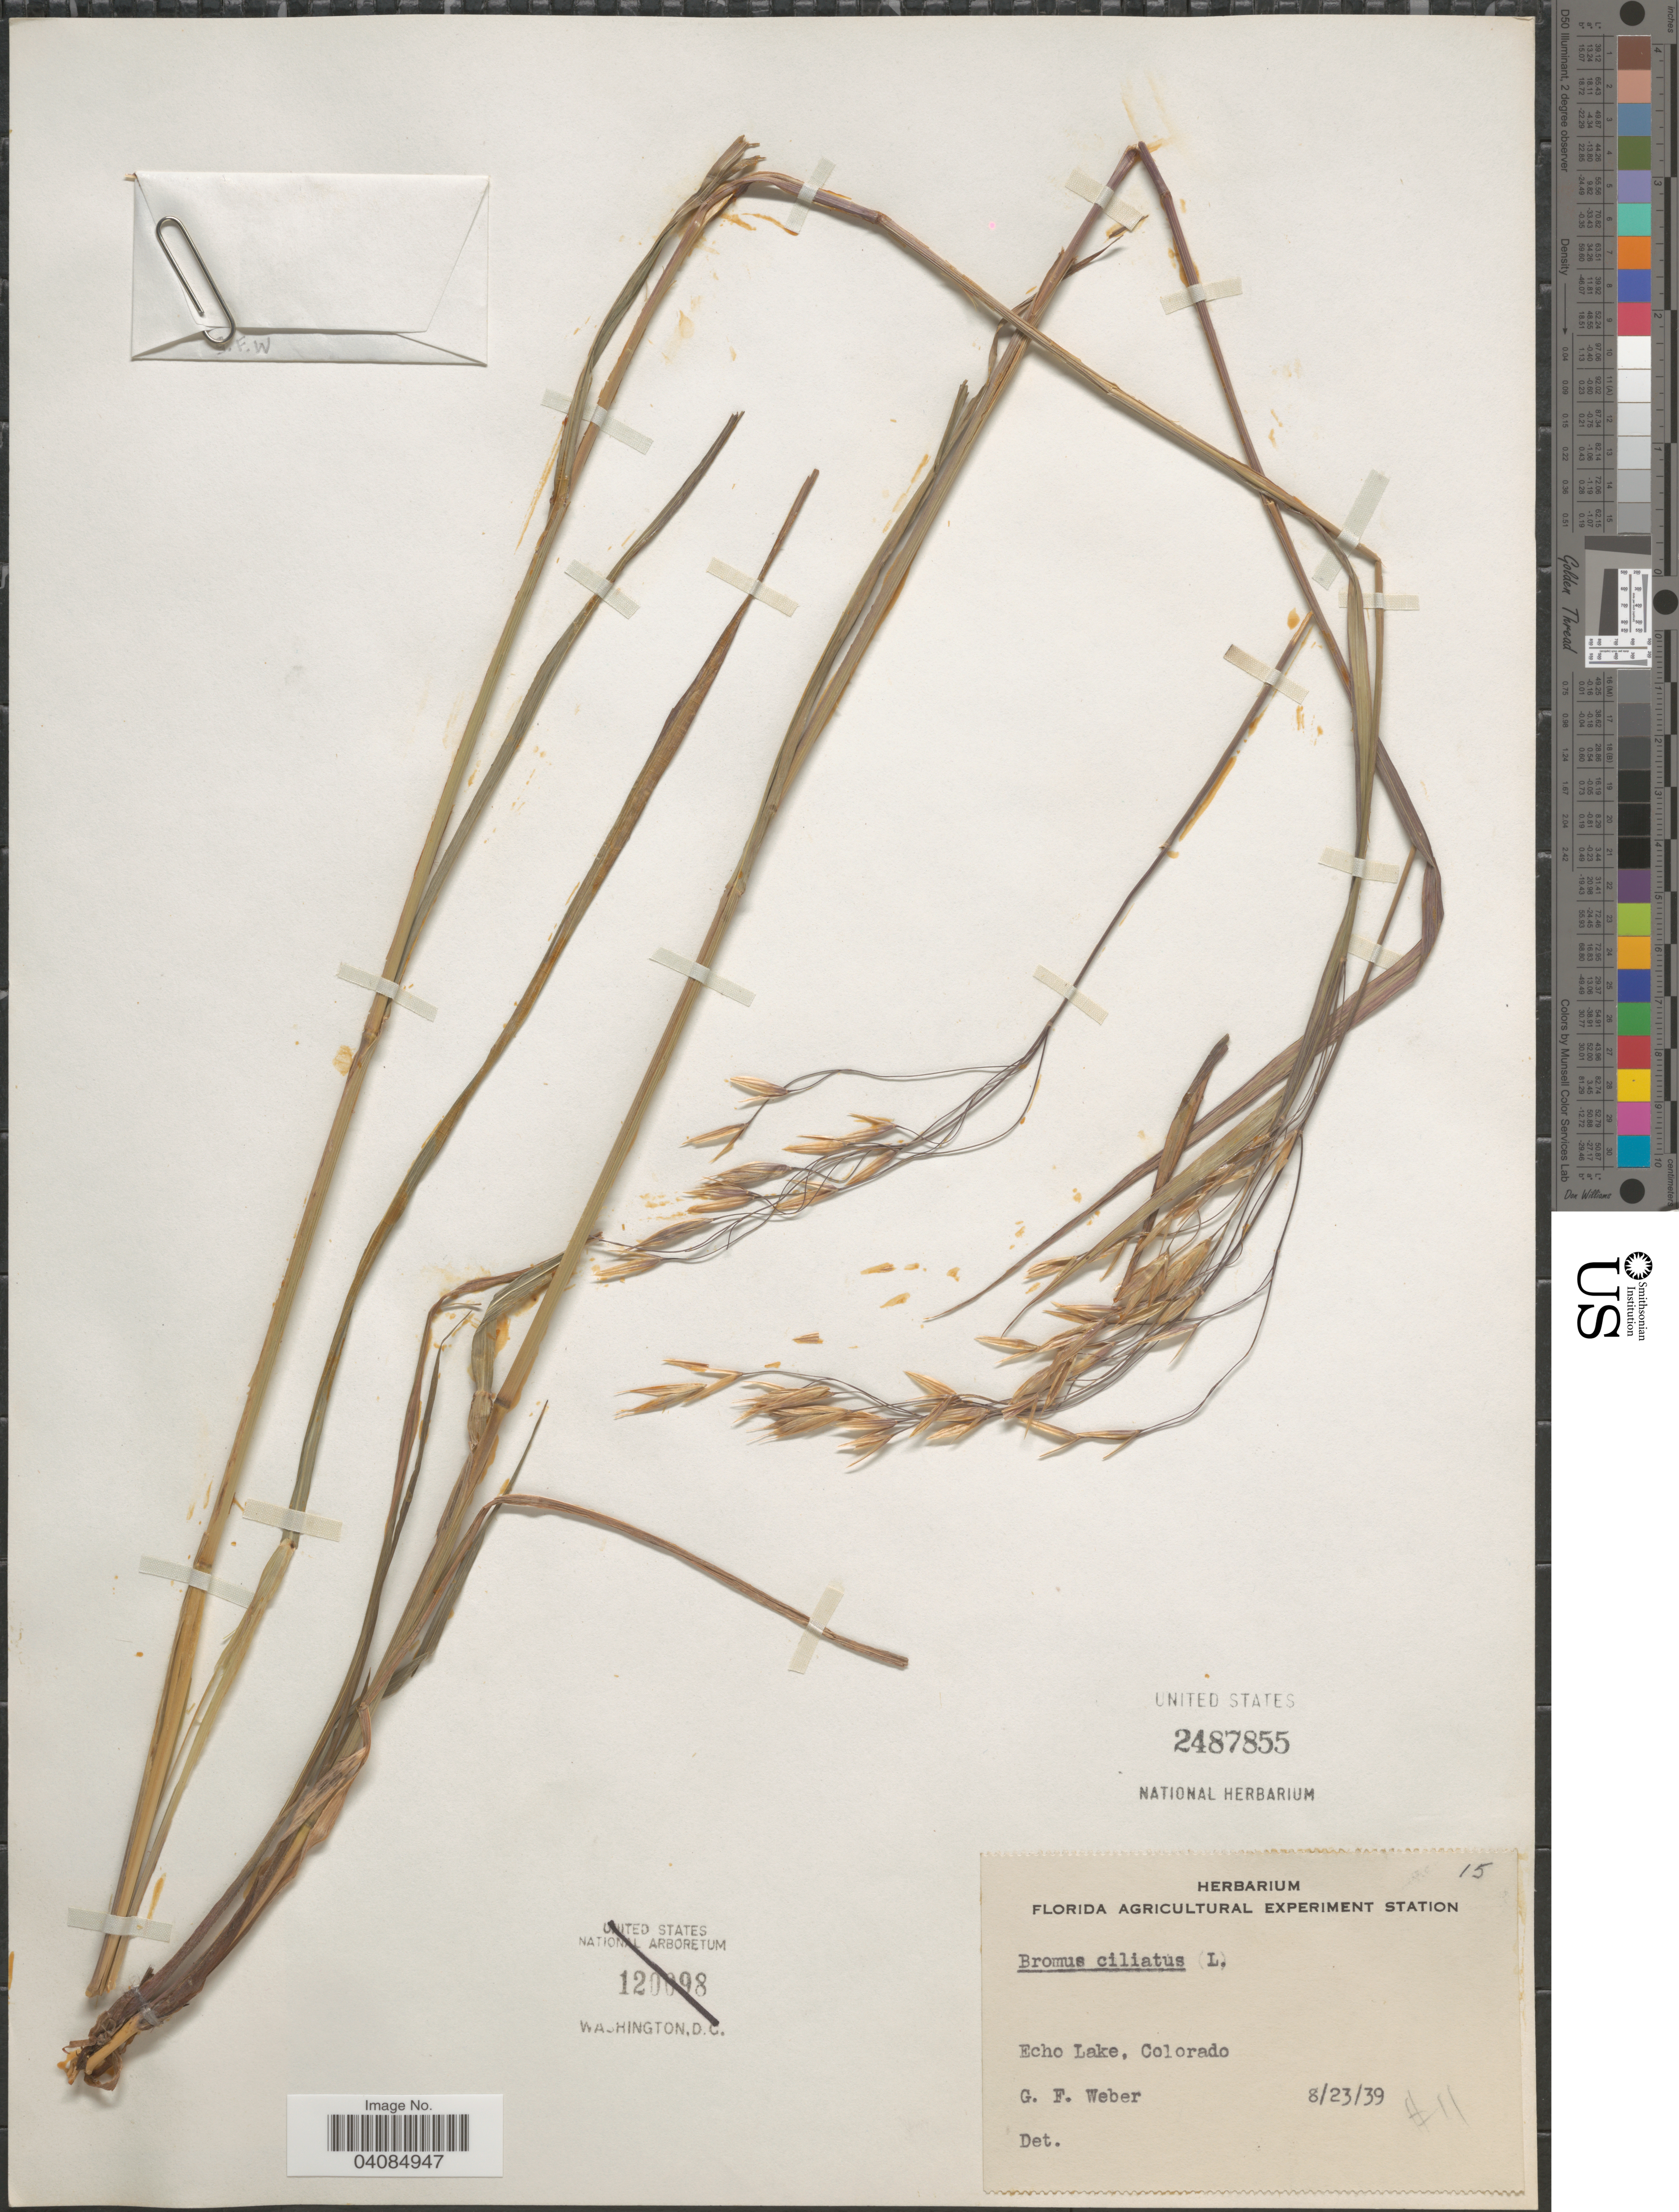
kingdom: Plantae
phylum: Tracheophyta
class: Liliopsida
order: Poales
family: Poaceae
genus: Bromus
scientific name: Bromus racemosus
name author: L.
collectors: G. Weber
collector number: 15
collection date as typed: Transcribed d/m/y: 23/8/39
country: United States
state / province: Colorado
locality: Herbarium Florida Agricultural Experiment Station. Echo Lake.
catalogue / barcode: US 2487855